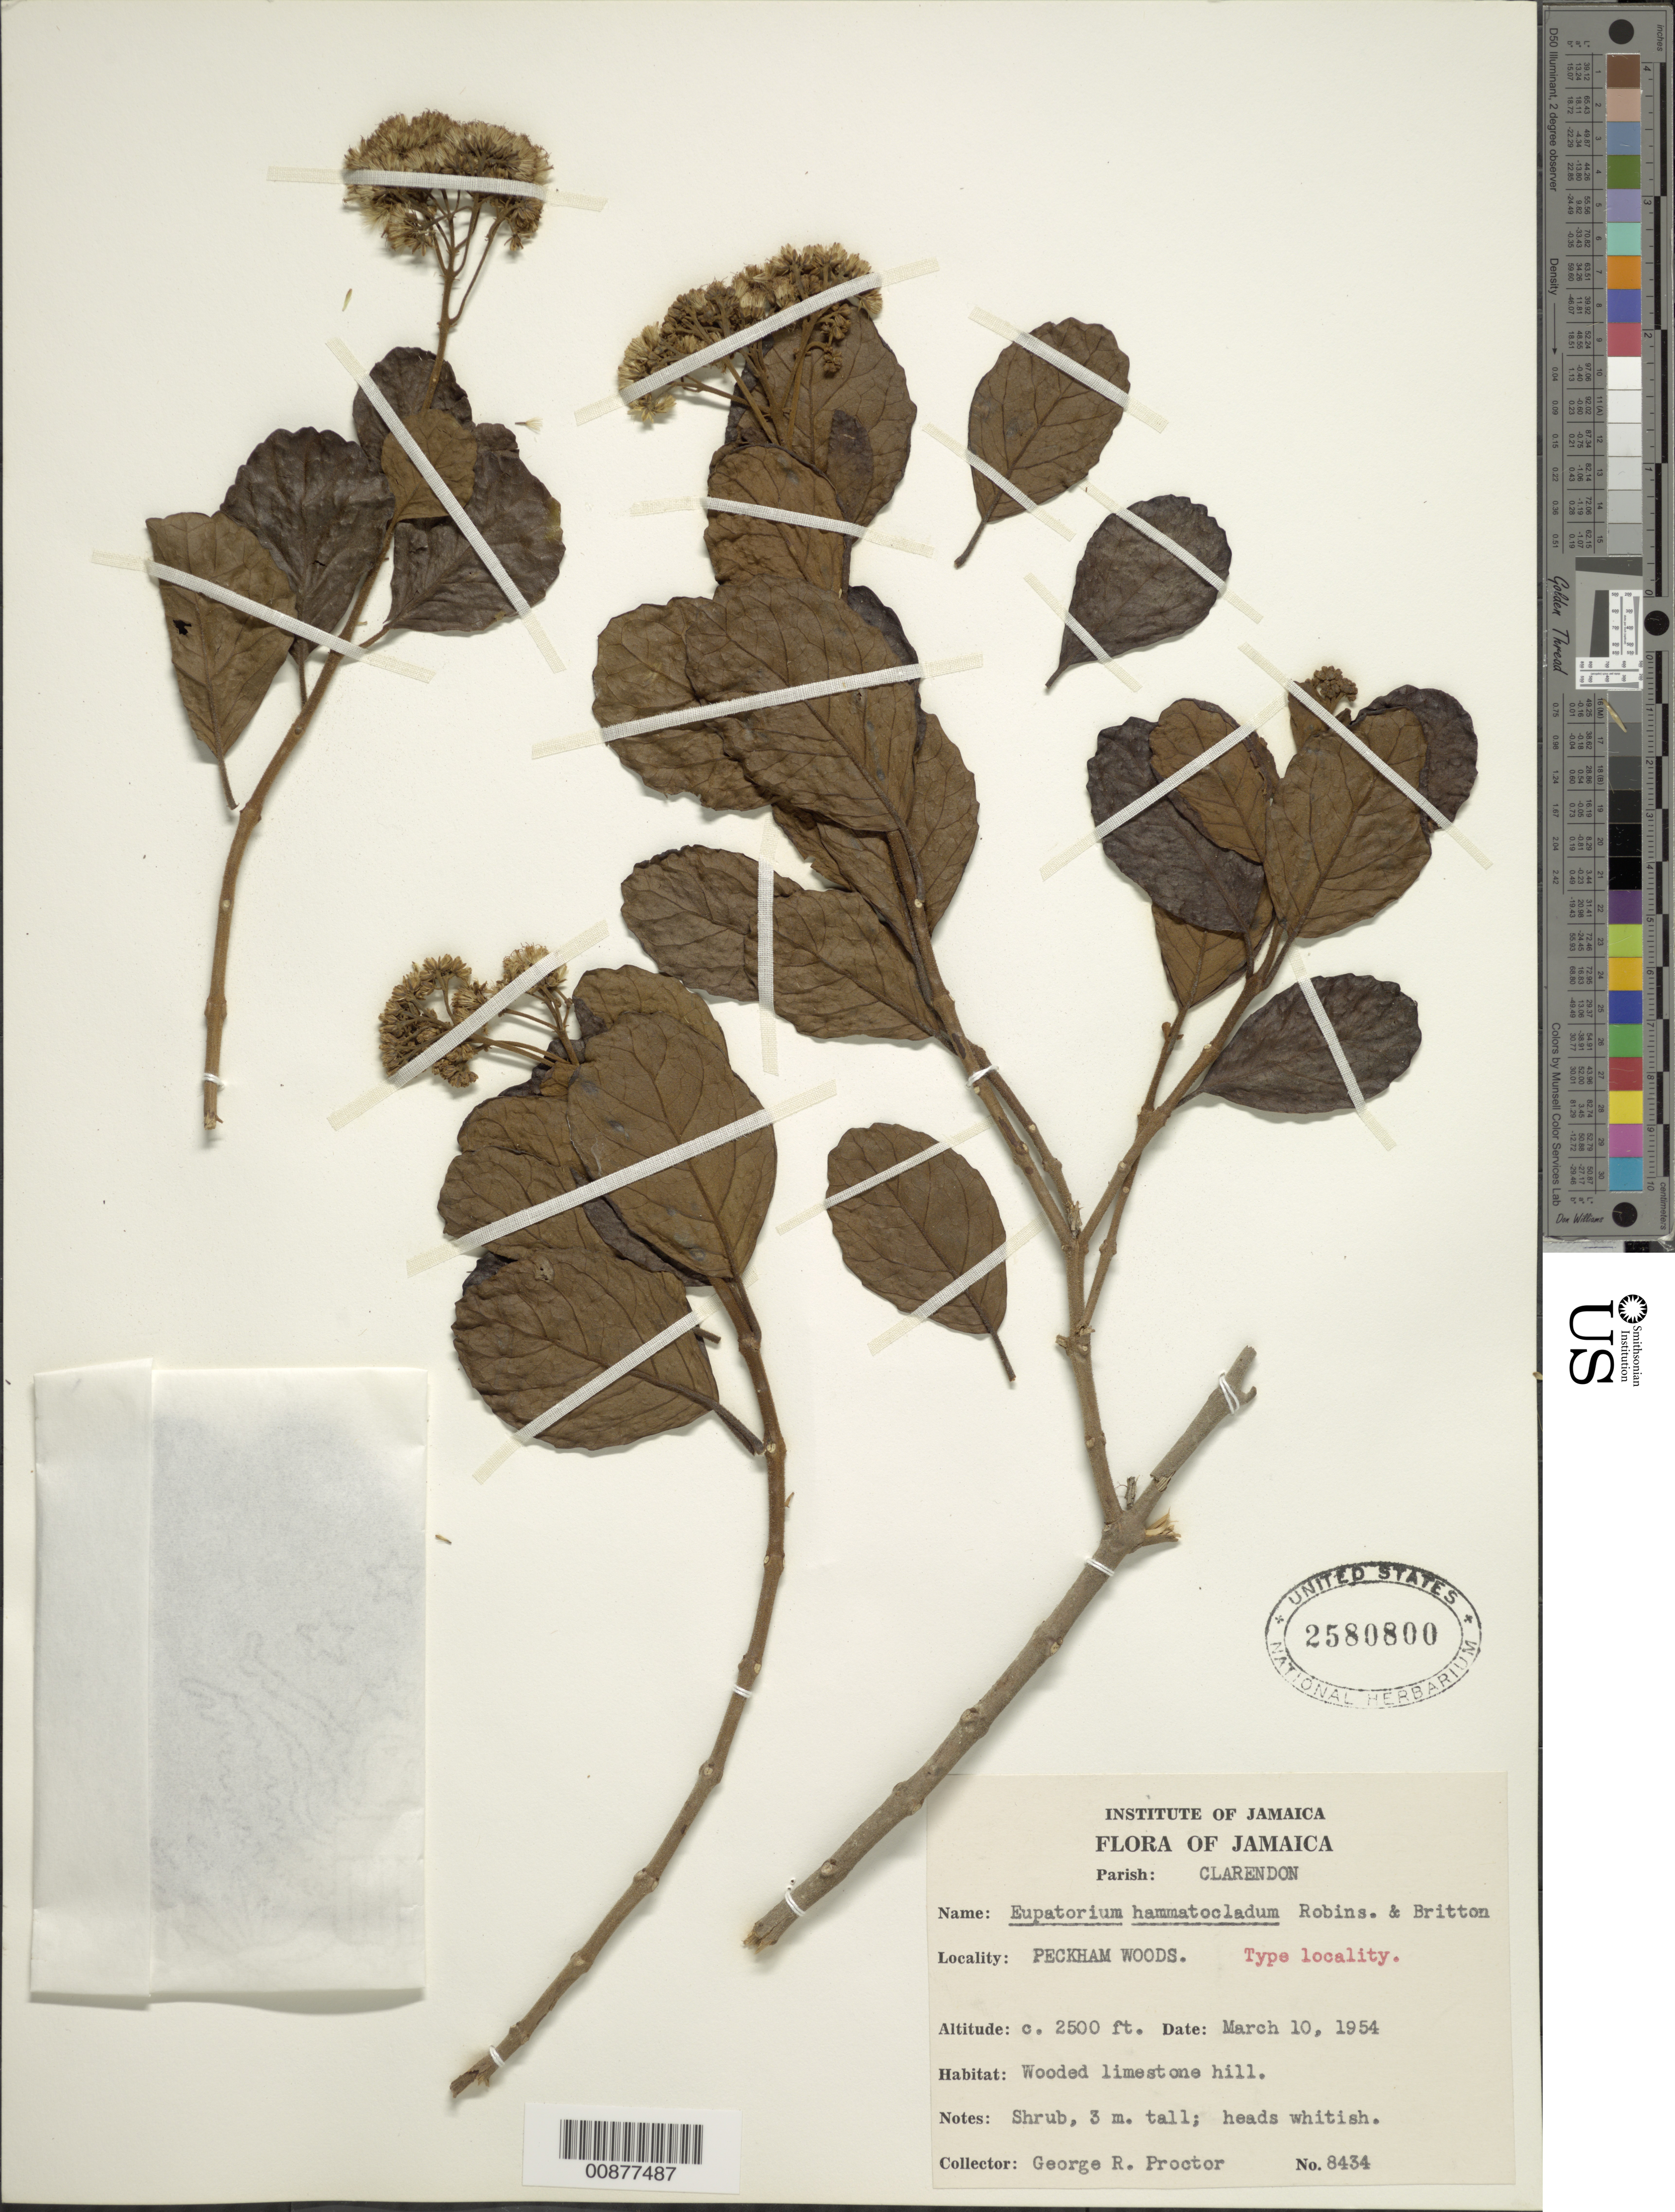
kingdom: Plantae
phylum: Tracheophyta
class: Magnoliopsida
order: Asterales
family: Asteraceae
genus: Koanophyllon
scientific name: Koanophyllon hammatocladum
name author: (B.L. Rob. & Britton) R.M. King & H. Rob.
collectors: G. R. Proctor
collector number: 8434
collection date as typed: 10 Mar 1954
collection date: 1954-03-10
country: Jamaica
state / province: Clarendon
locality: Peckham Woods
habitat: Wooded limestone hill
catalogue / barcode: US 2580800